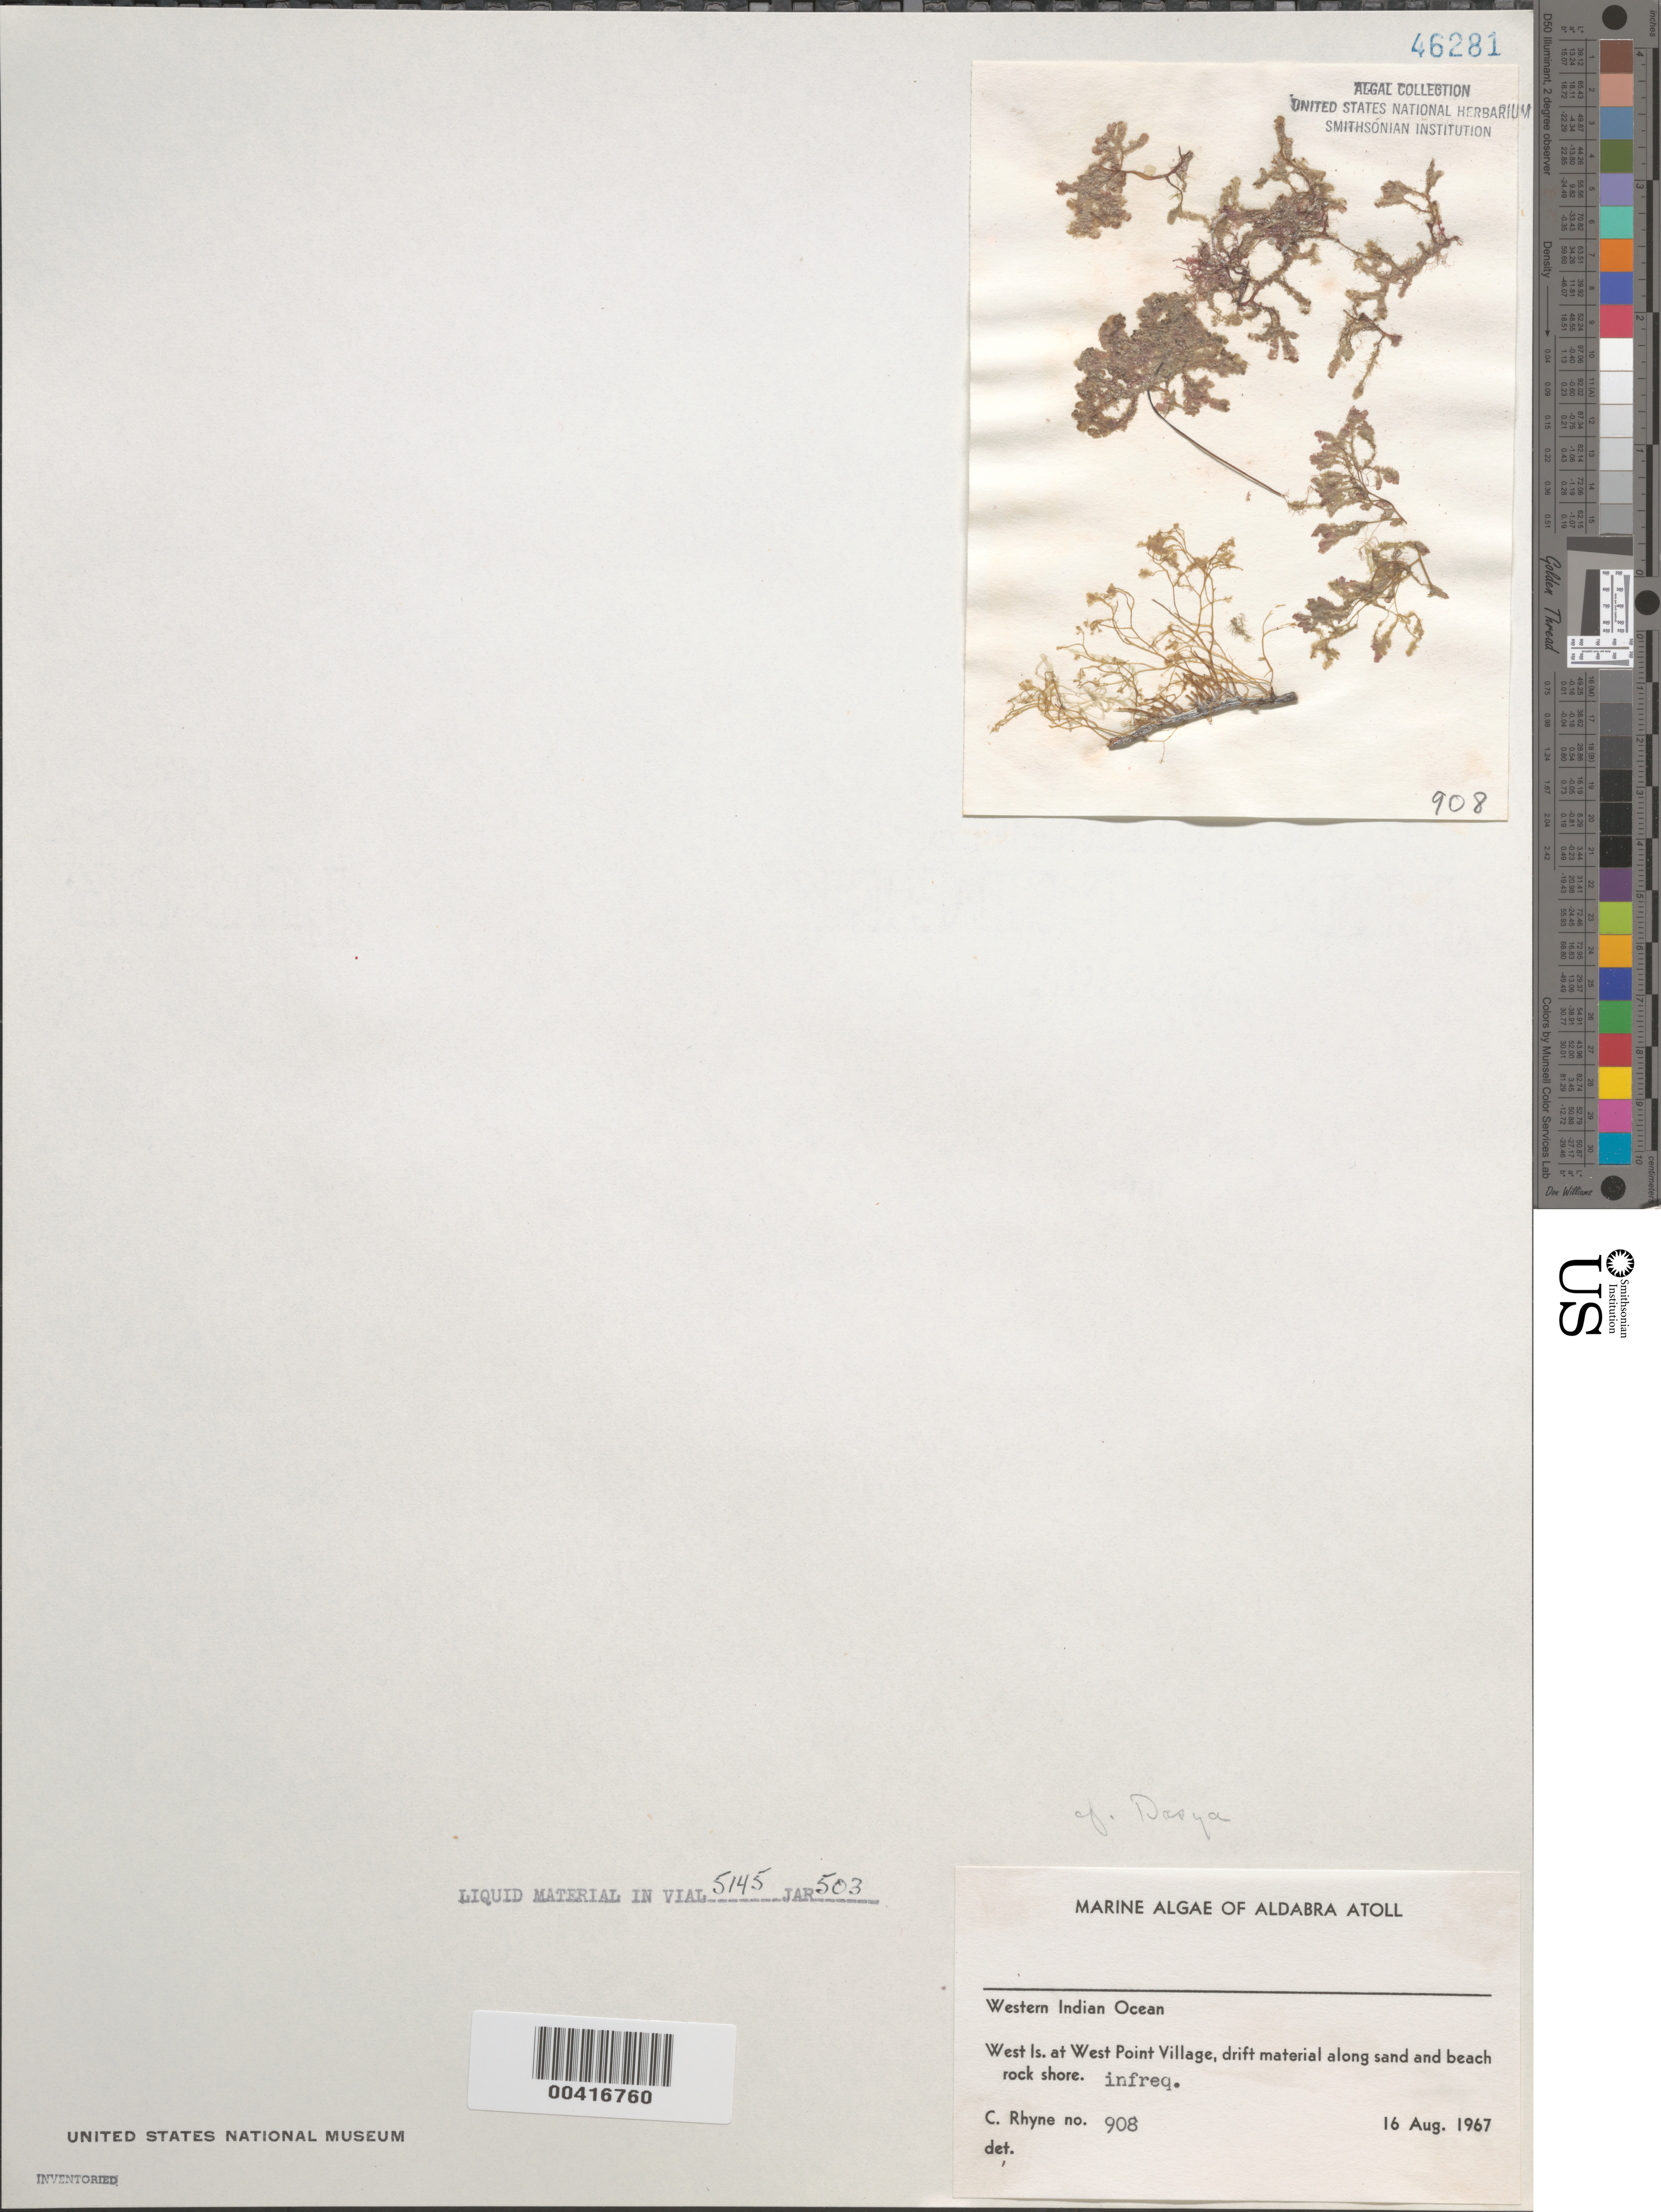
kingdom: Plantae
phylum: Rhodophyta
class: Florideophyceae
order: Ceramiales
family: Dasyaceae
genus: Dasya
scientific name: Dasya sp.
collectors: C. Rhyne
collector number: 908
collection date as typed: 16 Aug 1967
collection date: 1967-08-16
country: Seychelles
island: Aldabra Atoll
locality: West Islet, West Point Village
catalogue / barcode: US 46281